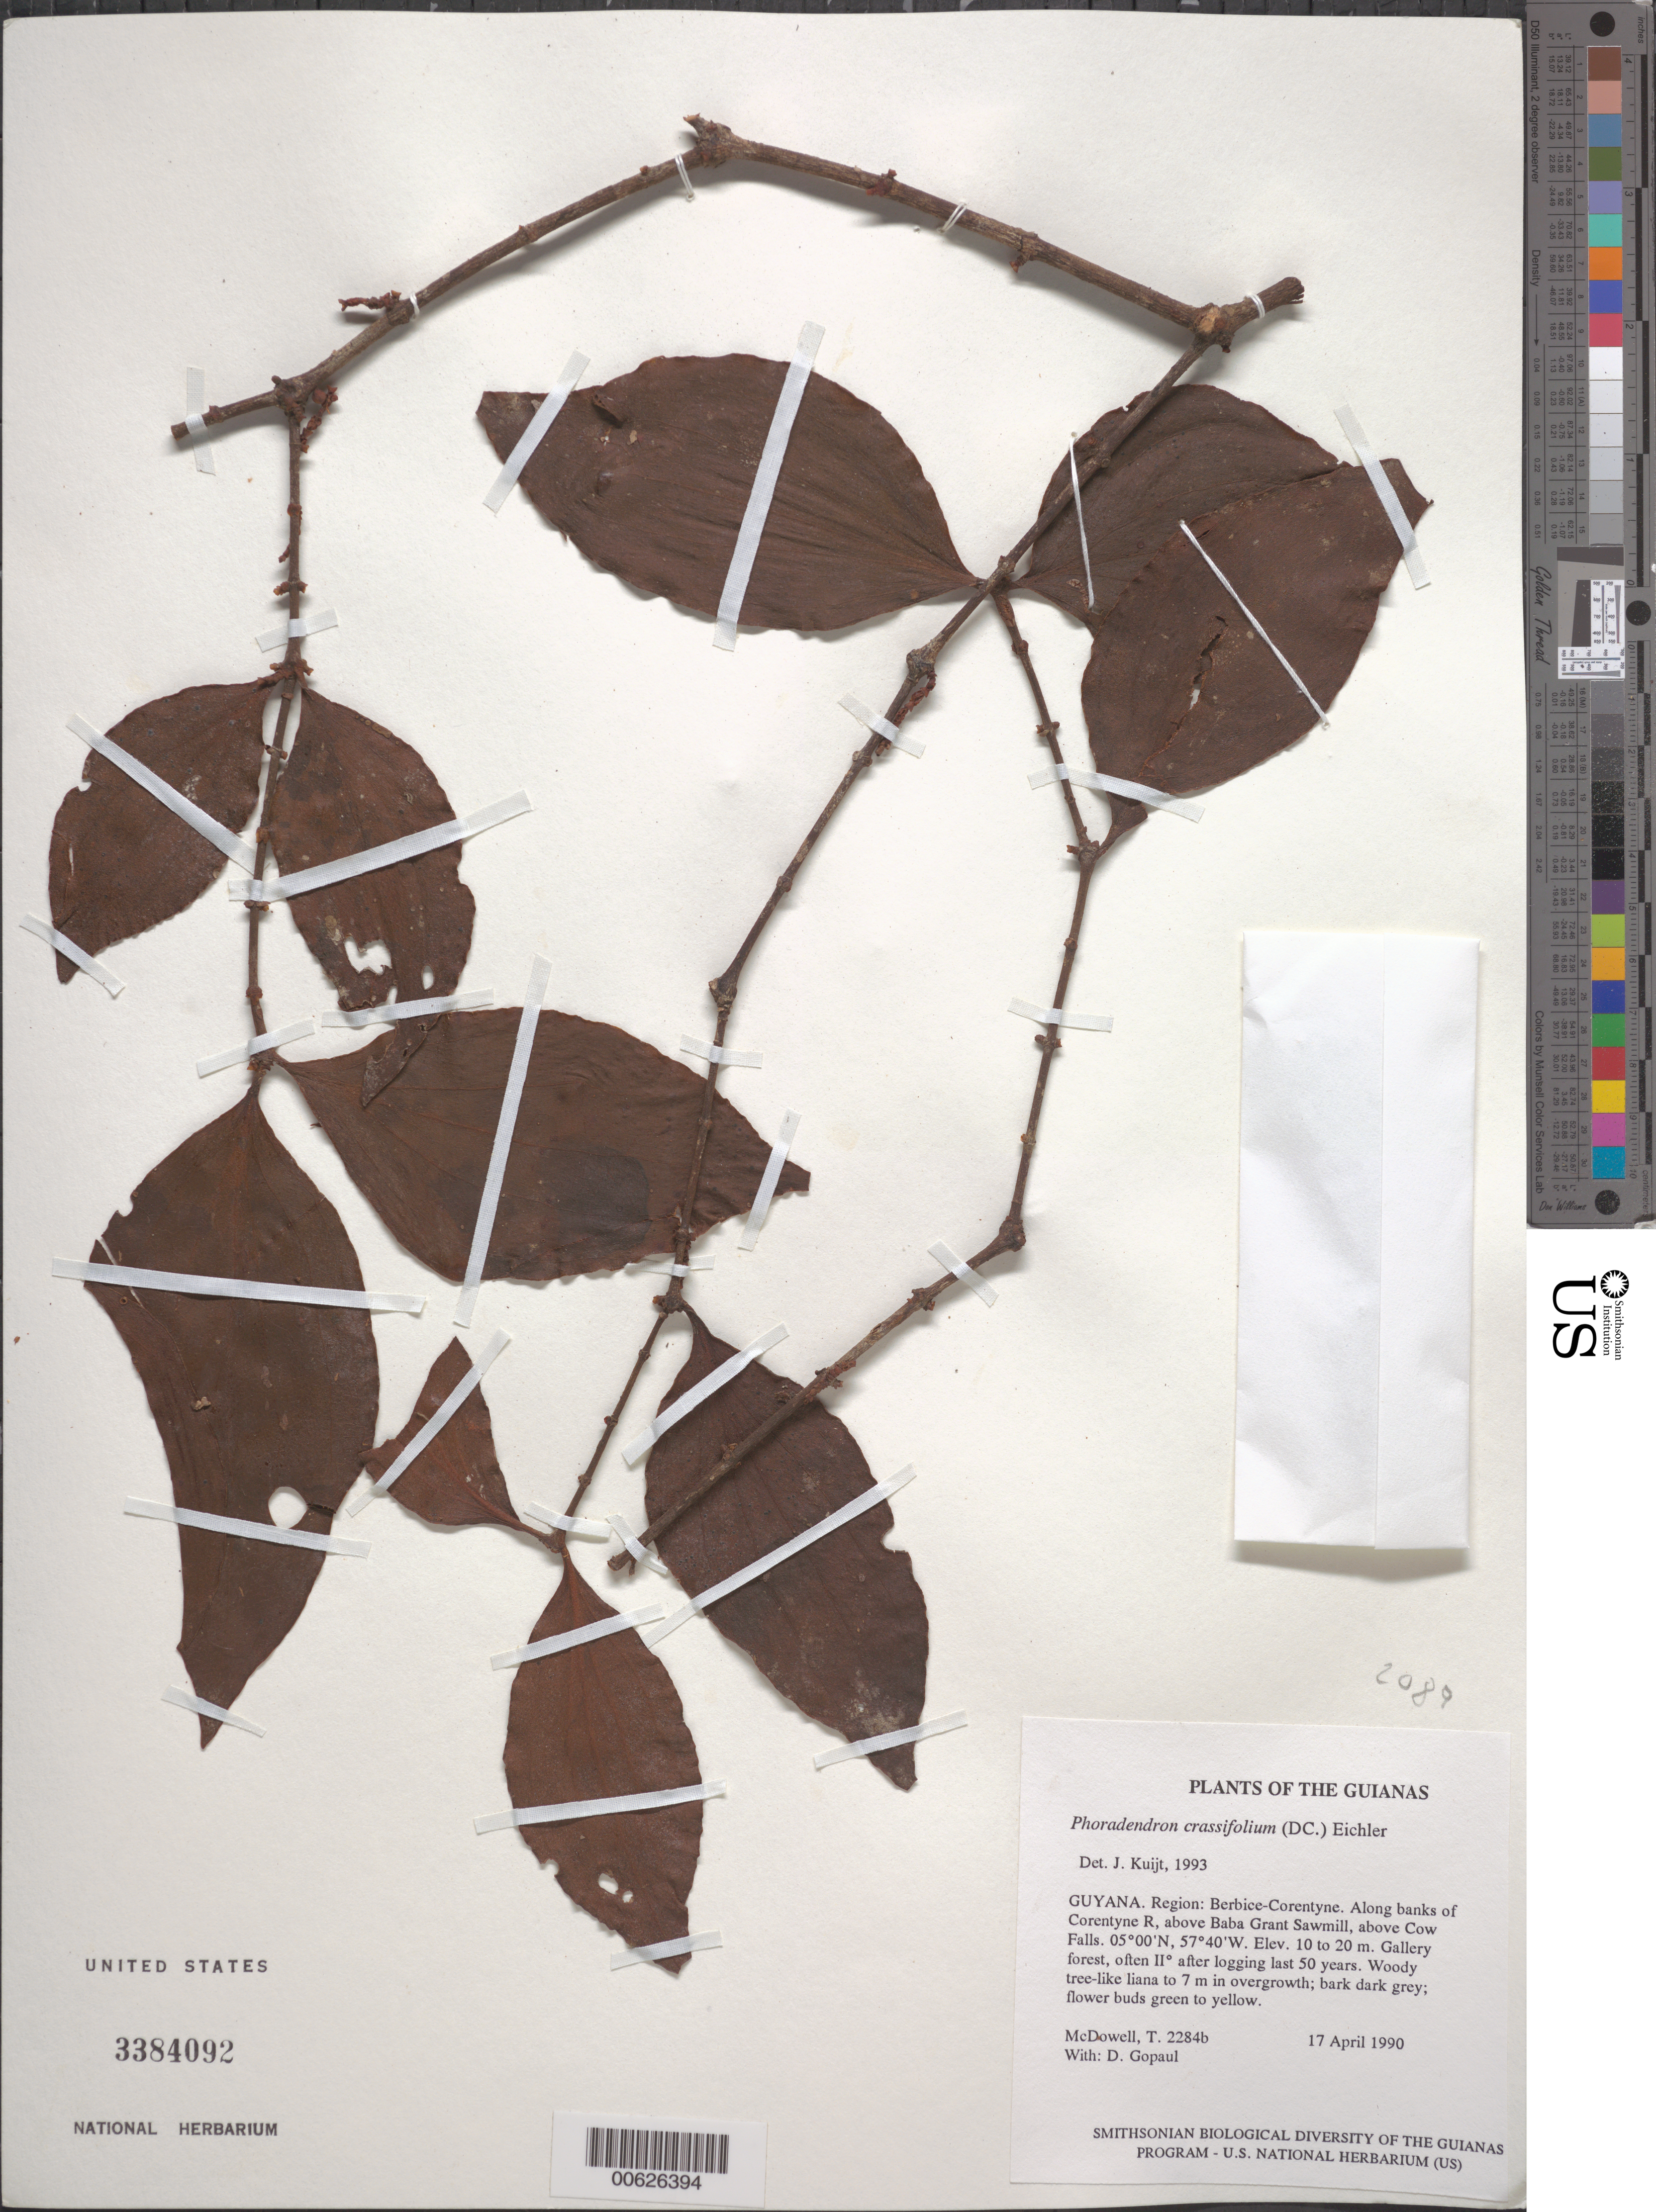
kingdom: Plantae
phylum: Tracheophyta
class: Magnoliopsida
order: Magnoliales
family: Annonaceae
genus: Annona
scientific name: Annona hypoglauca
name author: Mart.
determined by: Maas, Paul J. M.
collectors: T. McDowell & D. Gopaul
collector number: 2284 a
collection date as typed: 17 April 1990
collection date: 1990-04-17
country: Guyana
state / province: E. Berbice-Corentyne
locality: Along banks of Corentyne River, above Baba Grant Sawmill, above Cow Falls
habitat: Gallery forest, often secondary after logging last 50 years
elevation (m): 10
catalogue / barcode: US 3384092